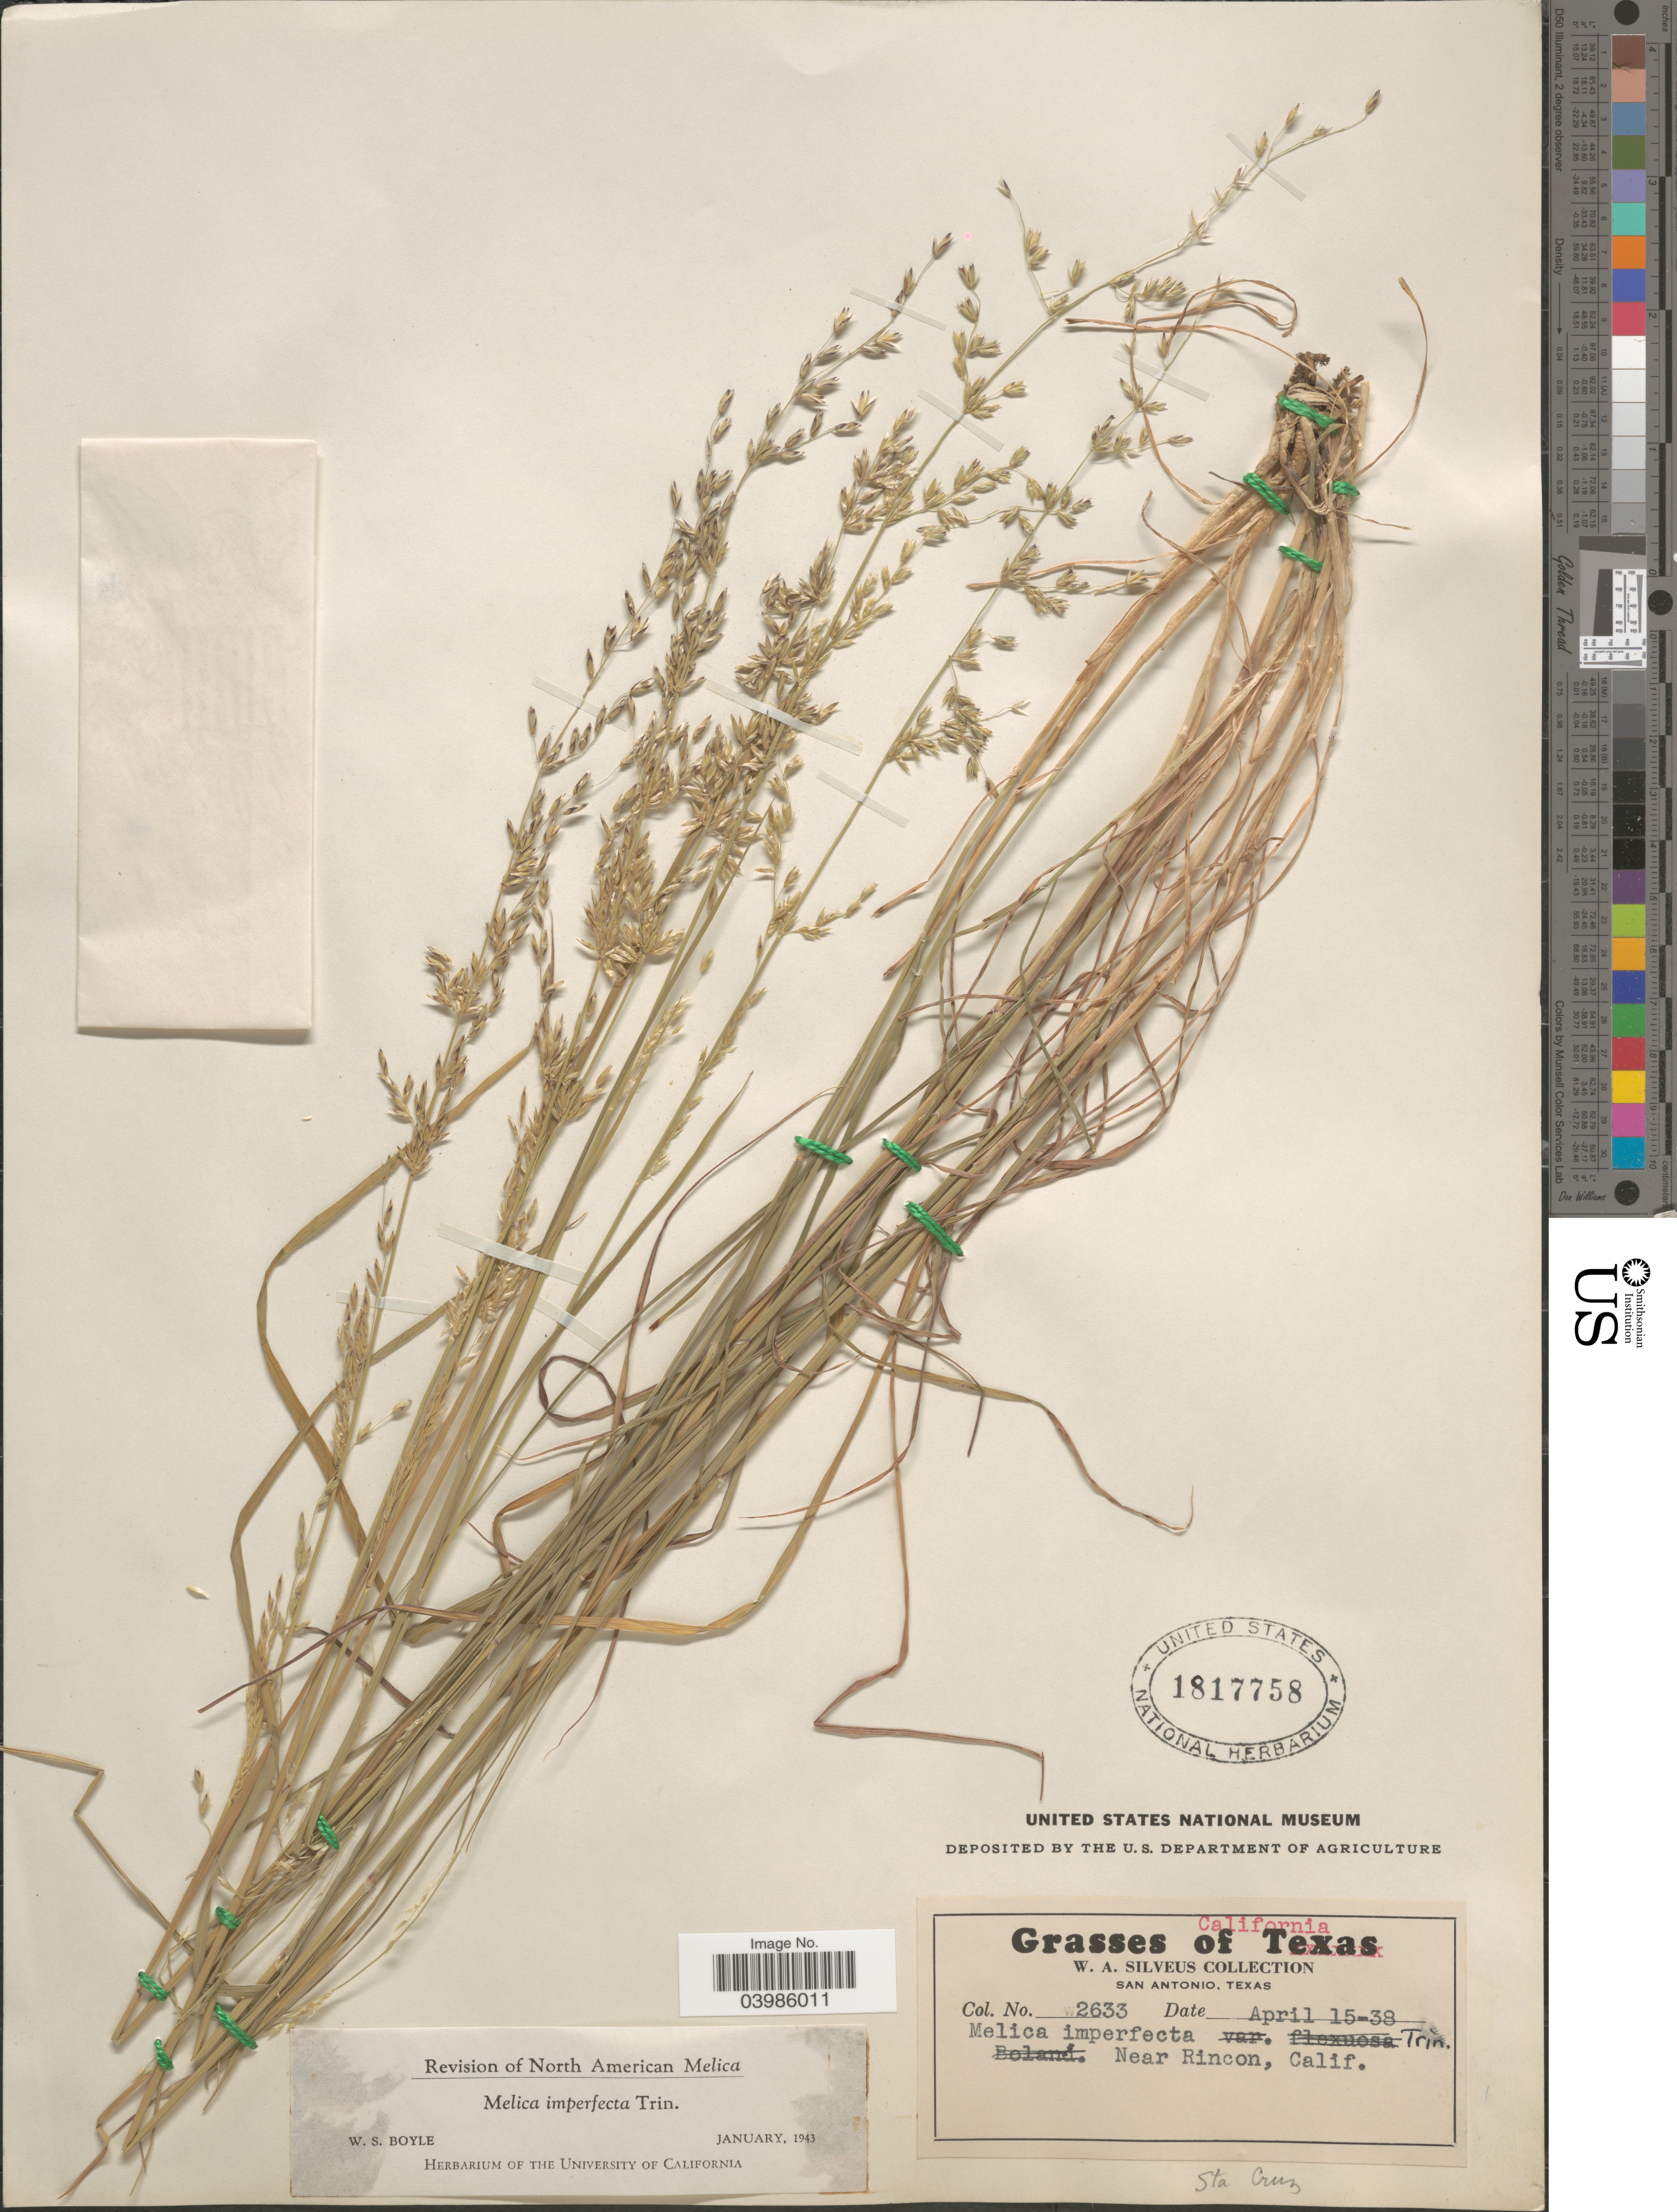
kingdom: Plantae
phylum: Tracheophyta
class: Liliopsida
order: Poales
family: Poaceae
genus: Melica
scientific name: Melica imperfecta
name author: Trin.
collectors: W. Silveus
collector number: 2633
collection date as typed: Transcribed d/m/y: 15/4/38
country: United States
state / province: California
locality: Near Rincon. Sta Cruz.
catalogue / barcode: US 1817758